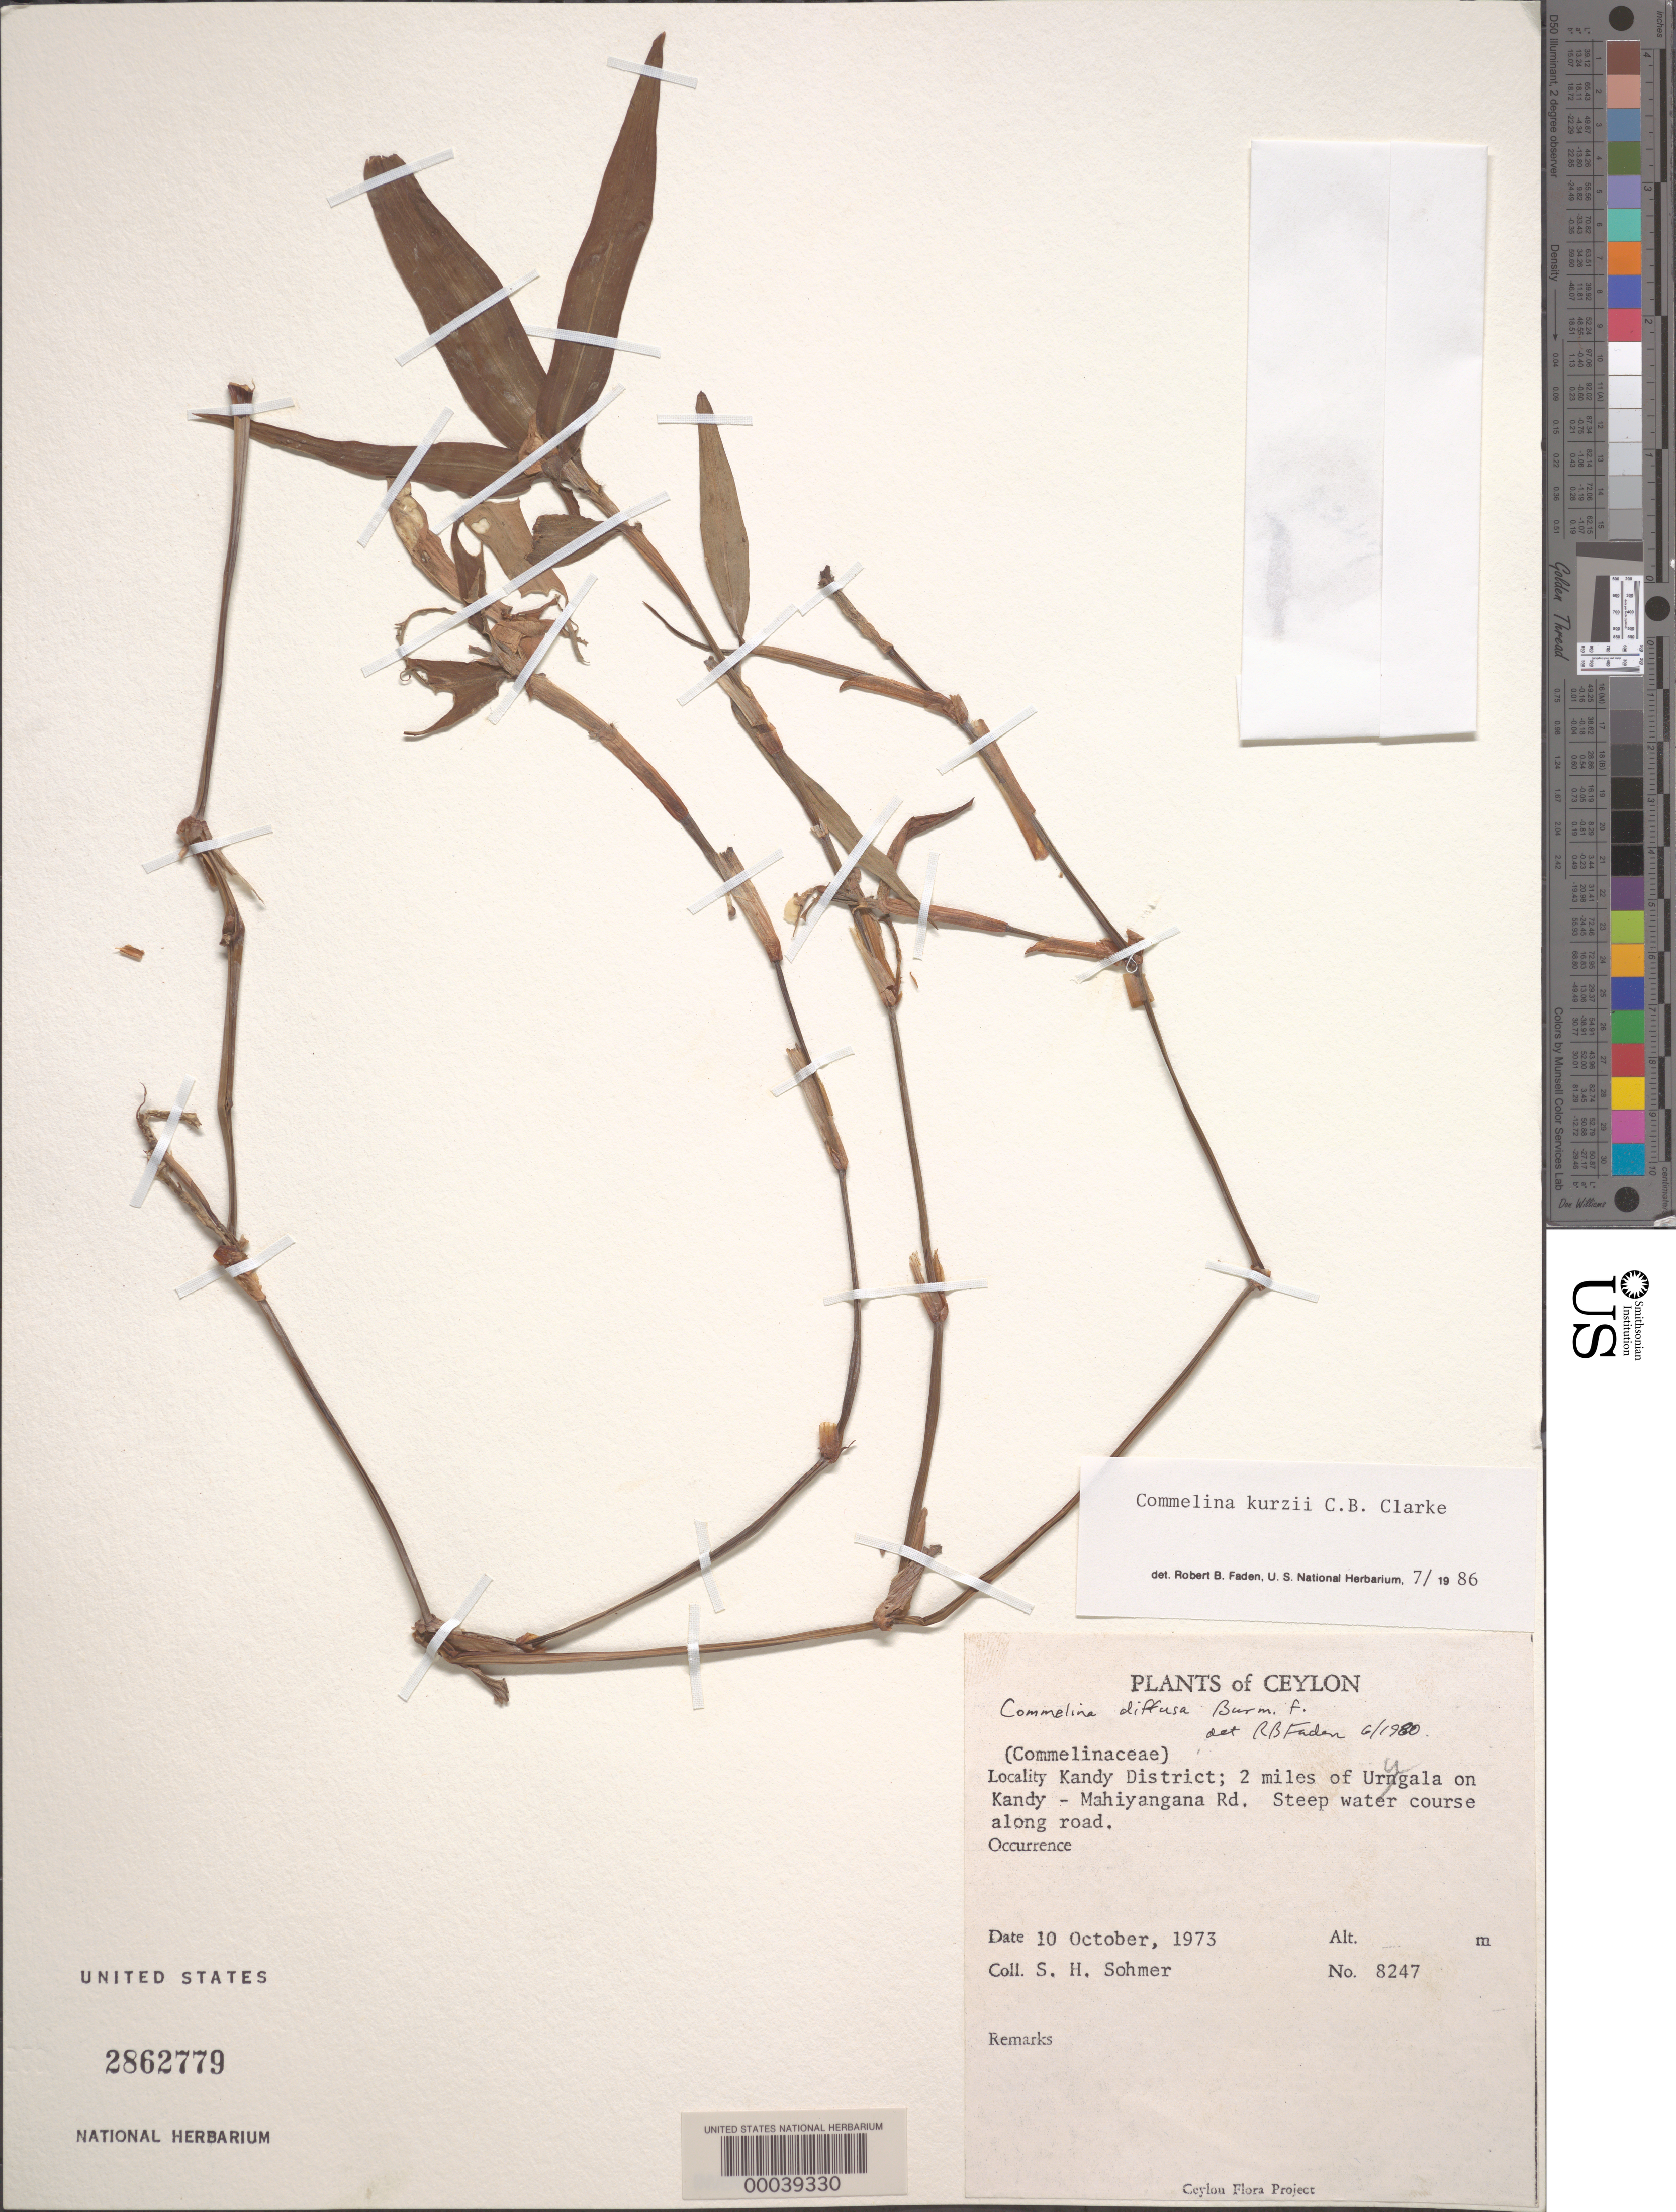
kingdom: Plantae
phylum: Tracheophyta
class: Liliopsida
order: Commelinales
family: Commelinaceae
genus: Commelina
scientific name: Commelina kurzii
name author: C.B. Clarke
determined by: Faden, Robert B., (US), Smithsonian Institution - National Museum of Natural History (UNITED STATES)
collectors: S. H. Sohmer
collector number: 8247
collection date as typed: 10 Oct 1973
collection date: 1973-10-10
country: Sri Lanka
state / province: Central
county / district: Kandy Dist.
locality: Near urngala on kandy mahiyangana rd.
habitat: Steep water course along road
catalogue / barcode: US 2862779